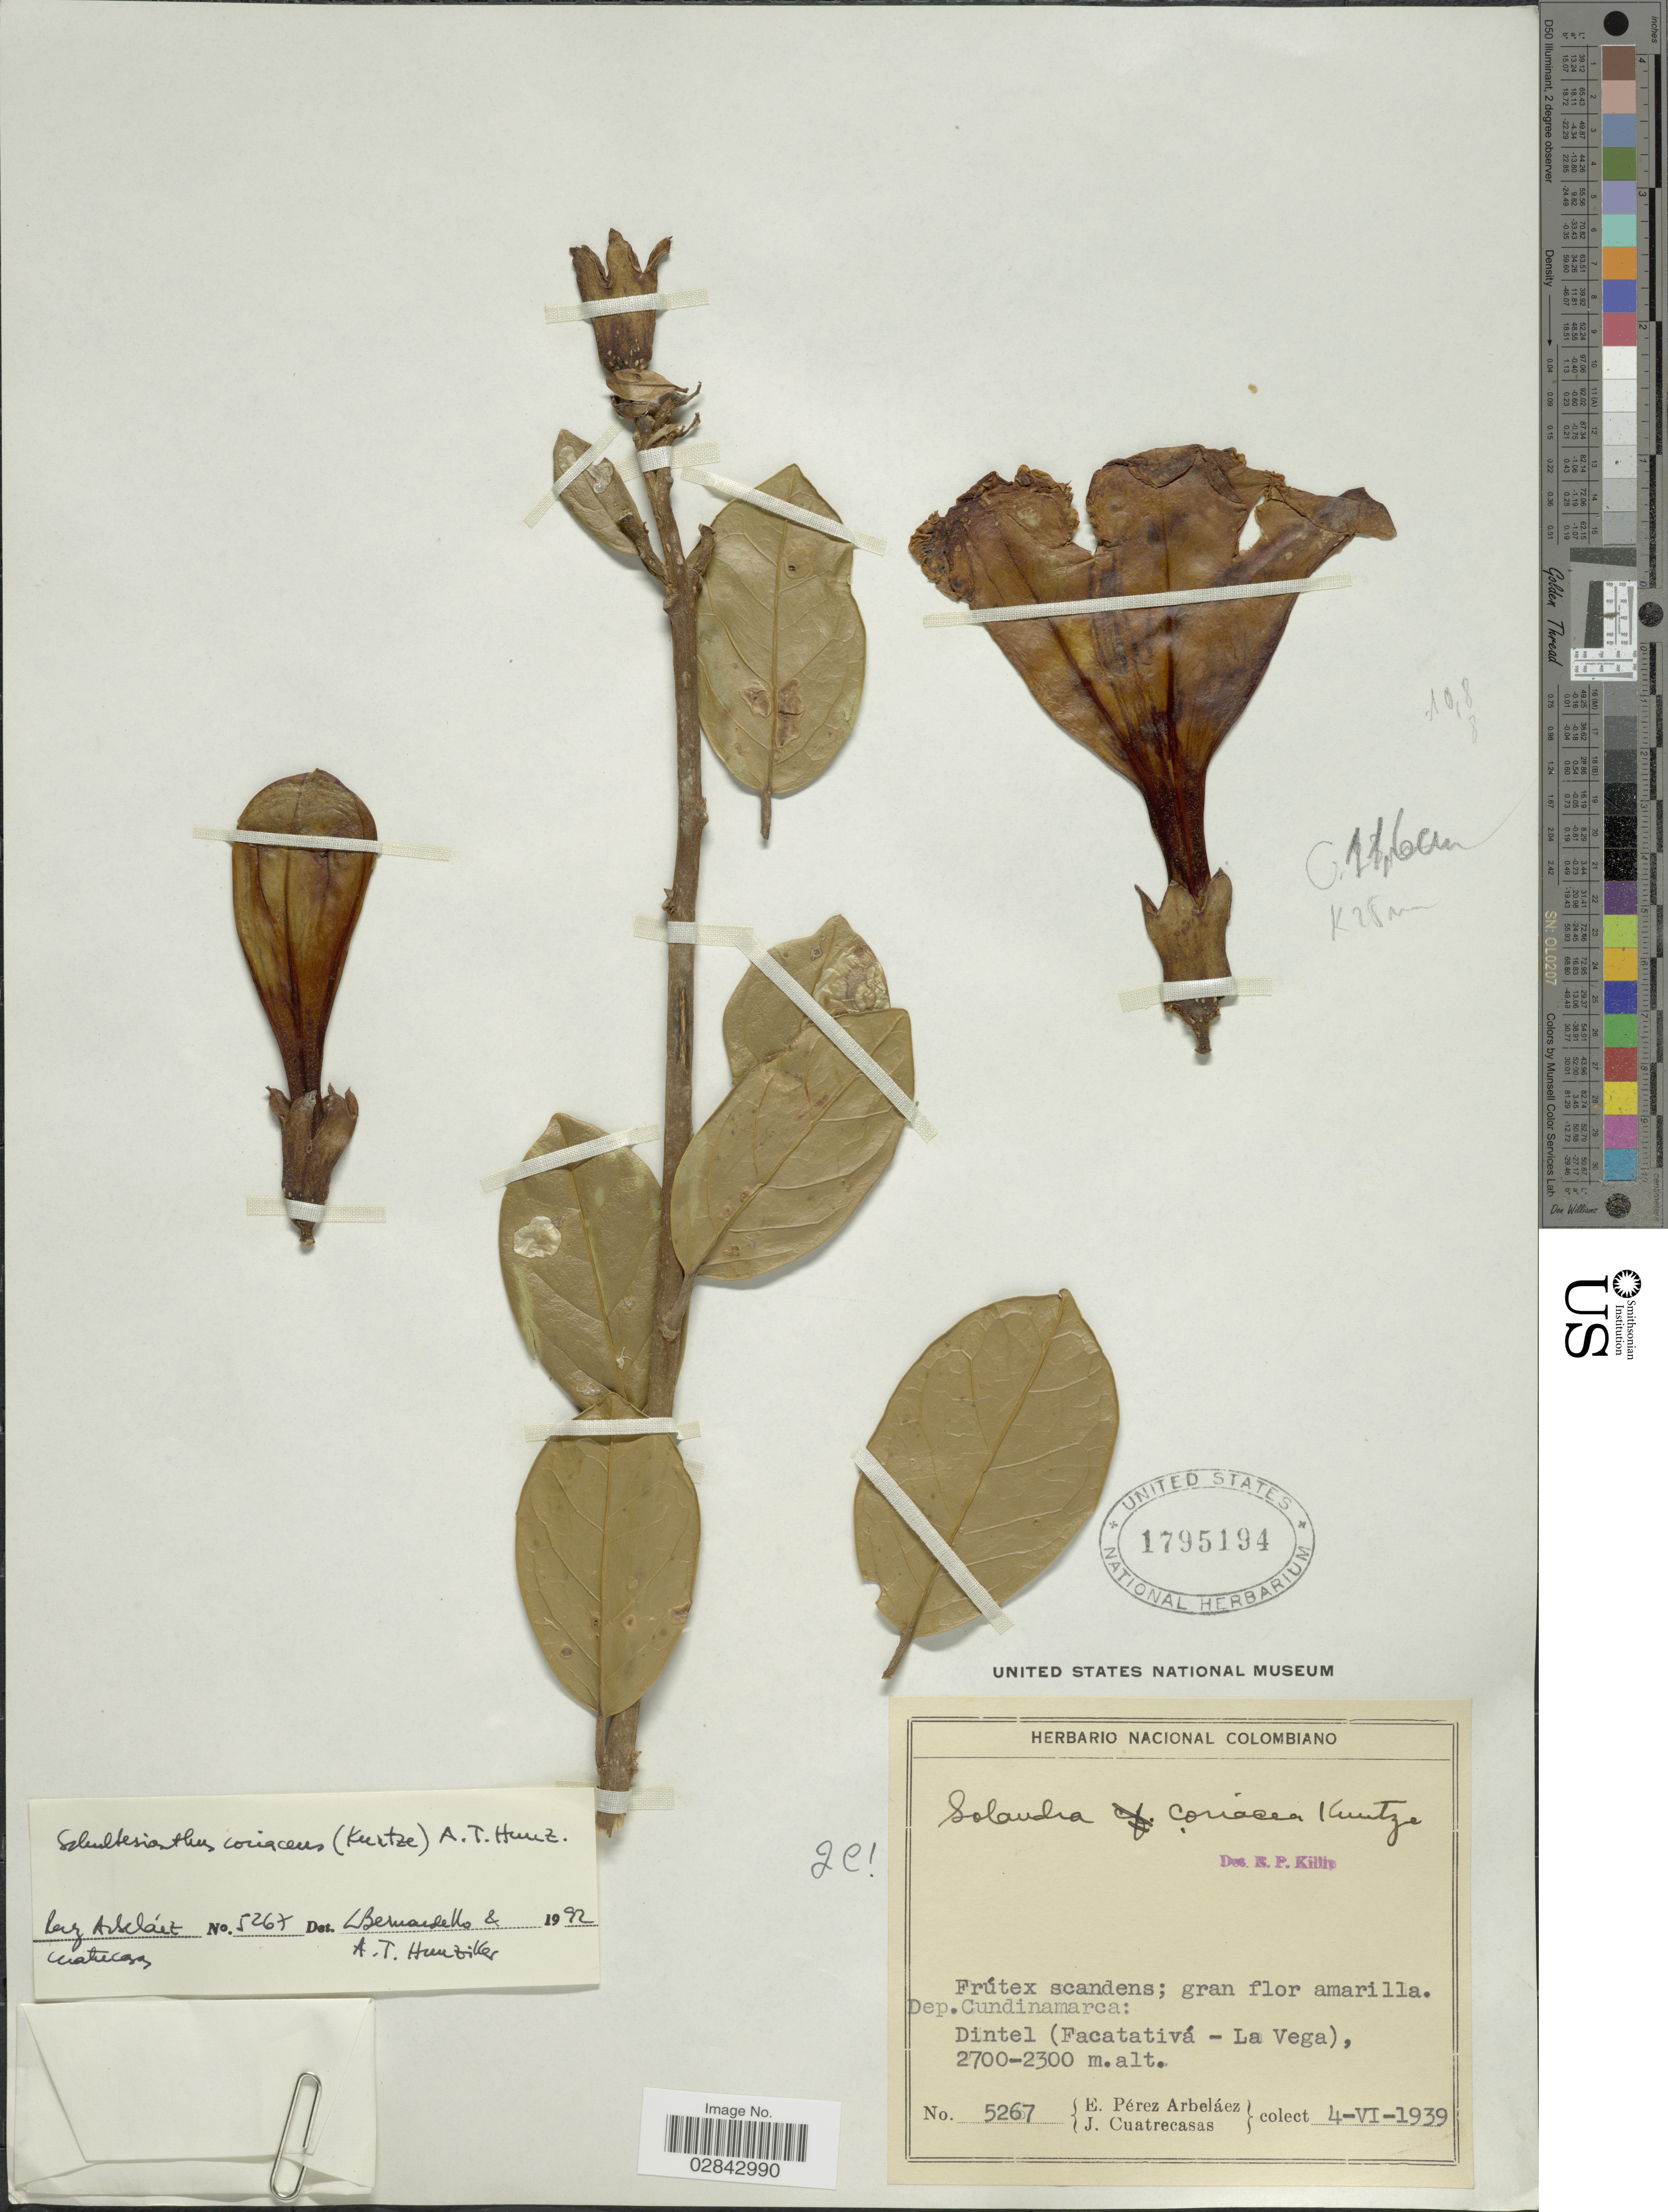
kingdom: Plantae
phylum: Tracheophyta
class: Magnoliopsida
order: Solanales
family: Solanaceae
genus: Schultesianthus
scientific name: Schultesianthus coriaceus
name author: (Kuntze) Hunz.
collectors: E. Pérez Arbeláez & J. Cuatrecasas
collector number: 5267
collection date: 1939-06-04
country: Colombia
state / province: Cundinamarca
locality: Dep. Cundinamarca: Dintel (Facatativá-La Vega).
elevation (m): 2300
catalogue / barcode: US 1795194